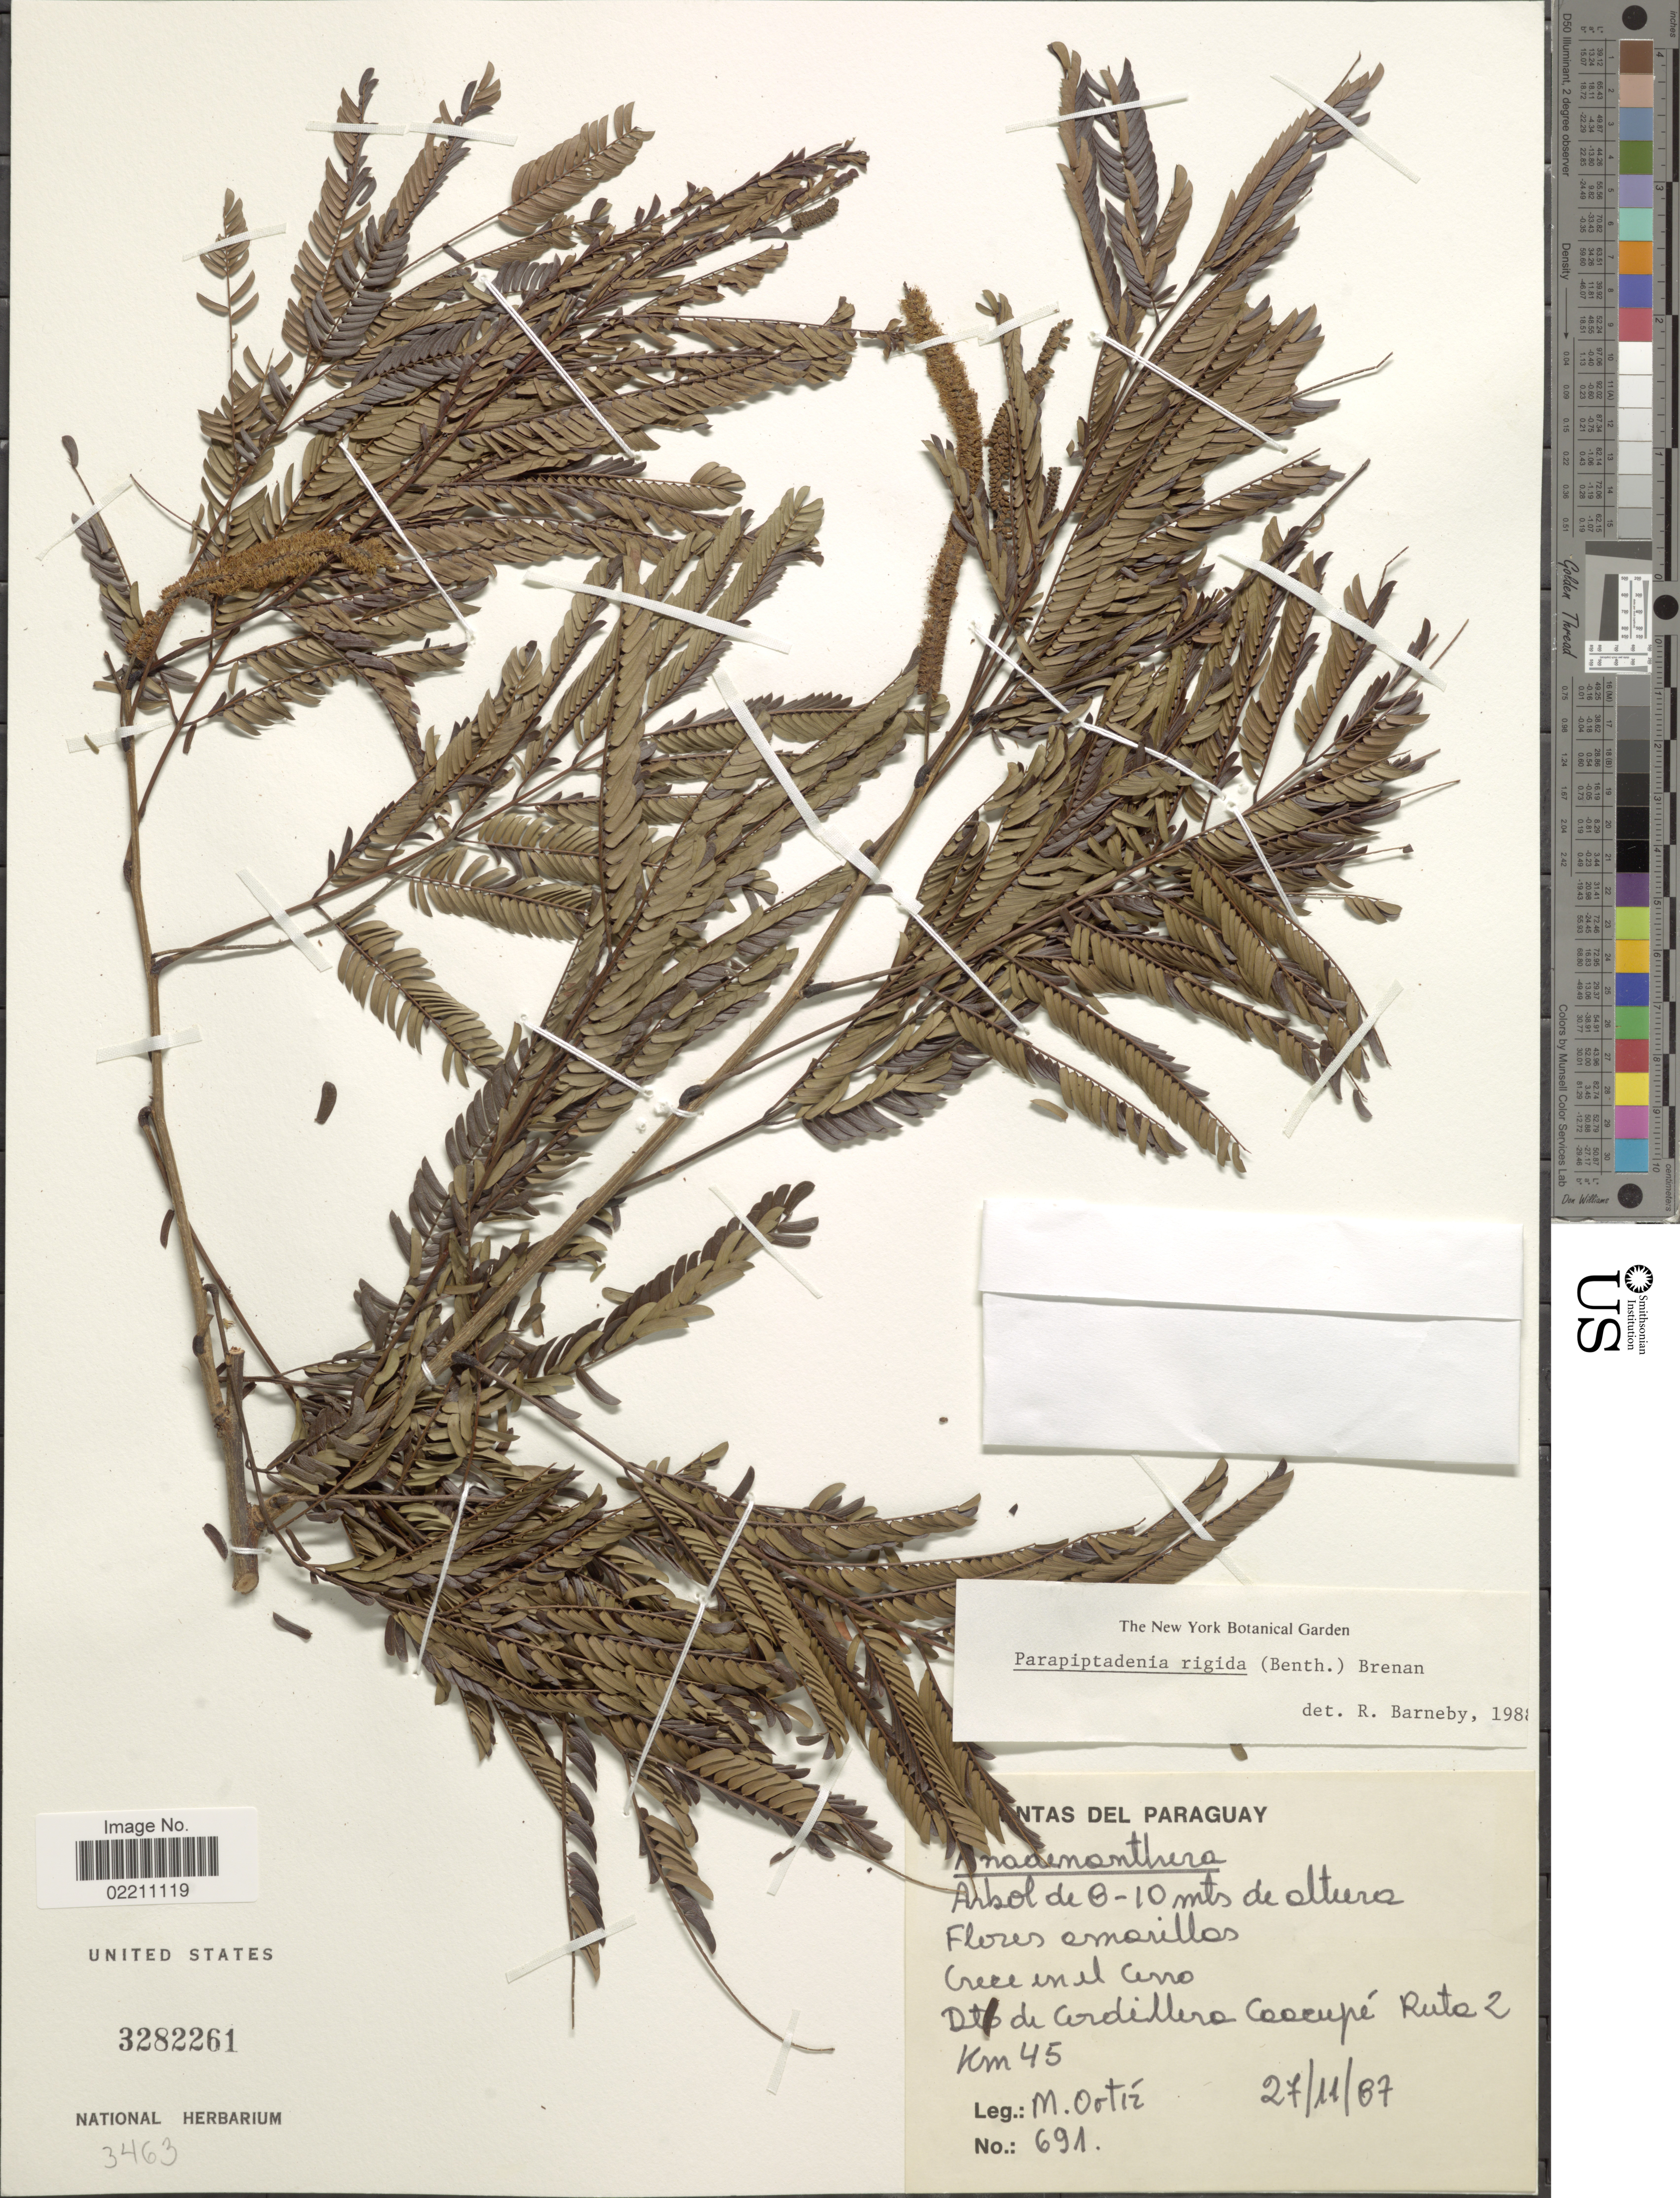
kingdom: Plantae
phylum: Tracheophyta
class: Magnoliopsida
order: Fabales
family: Fabaceae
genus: Parapiptadenia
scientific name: Parapiptadenia rigida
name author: (Benth.) Brenan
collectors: M. Ortíz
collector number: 691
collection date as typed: Transcribed d/m/y: 27/11/87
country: Paraguay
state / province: Cordillera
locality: Dt. de Cordillera Caacupé Ruta 2 Km 45.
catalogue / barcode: US 3282261